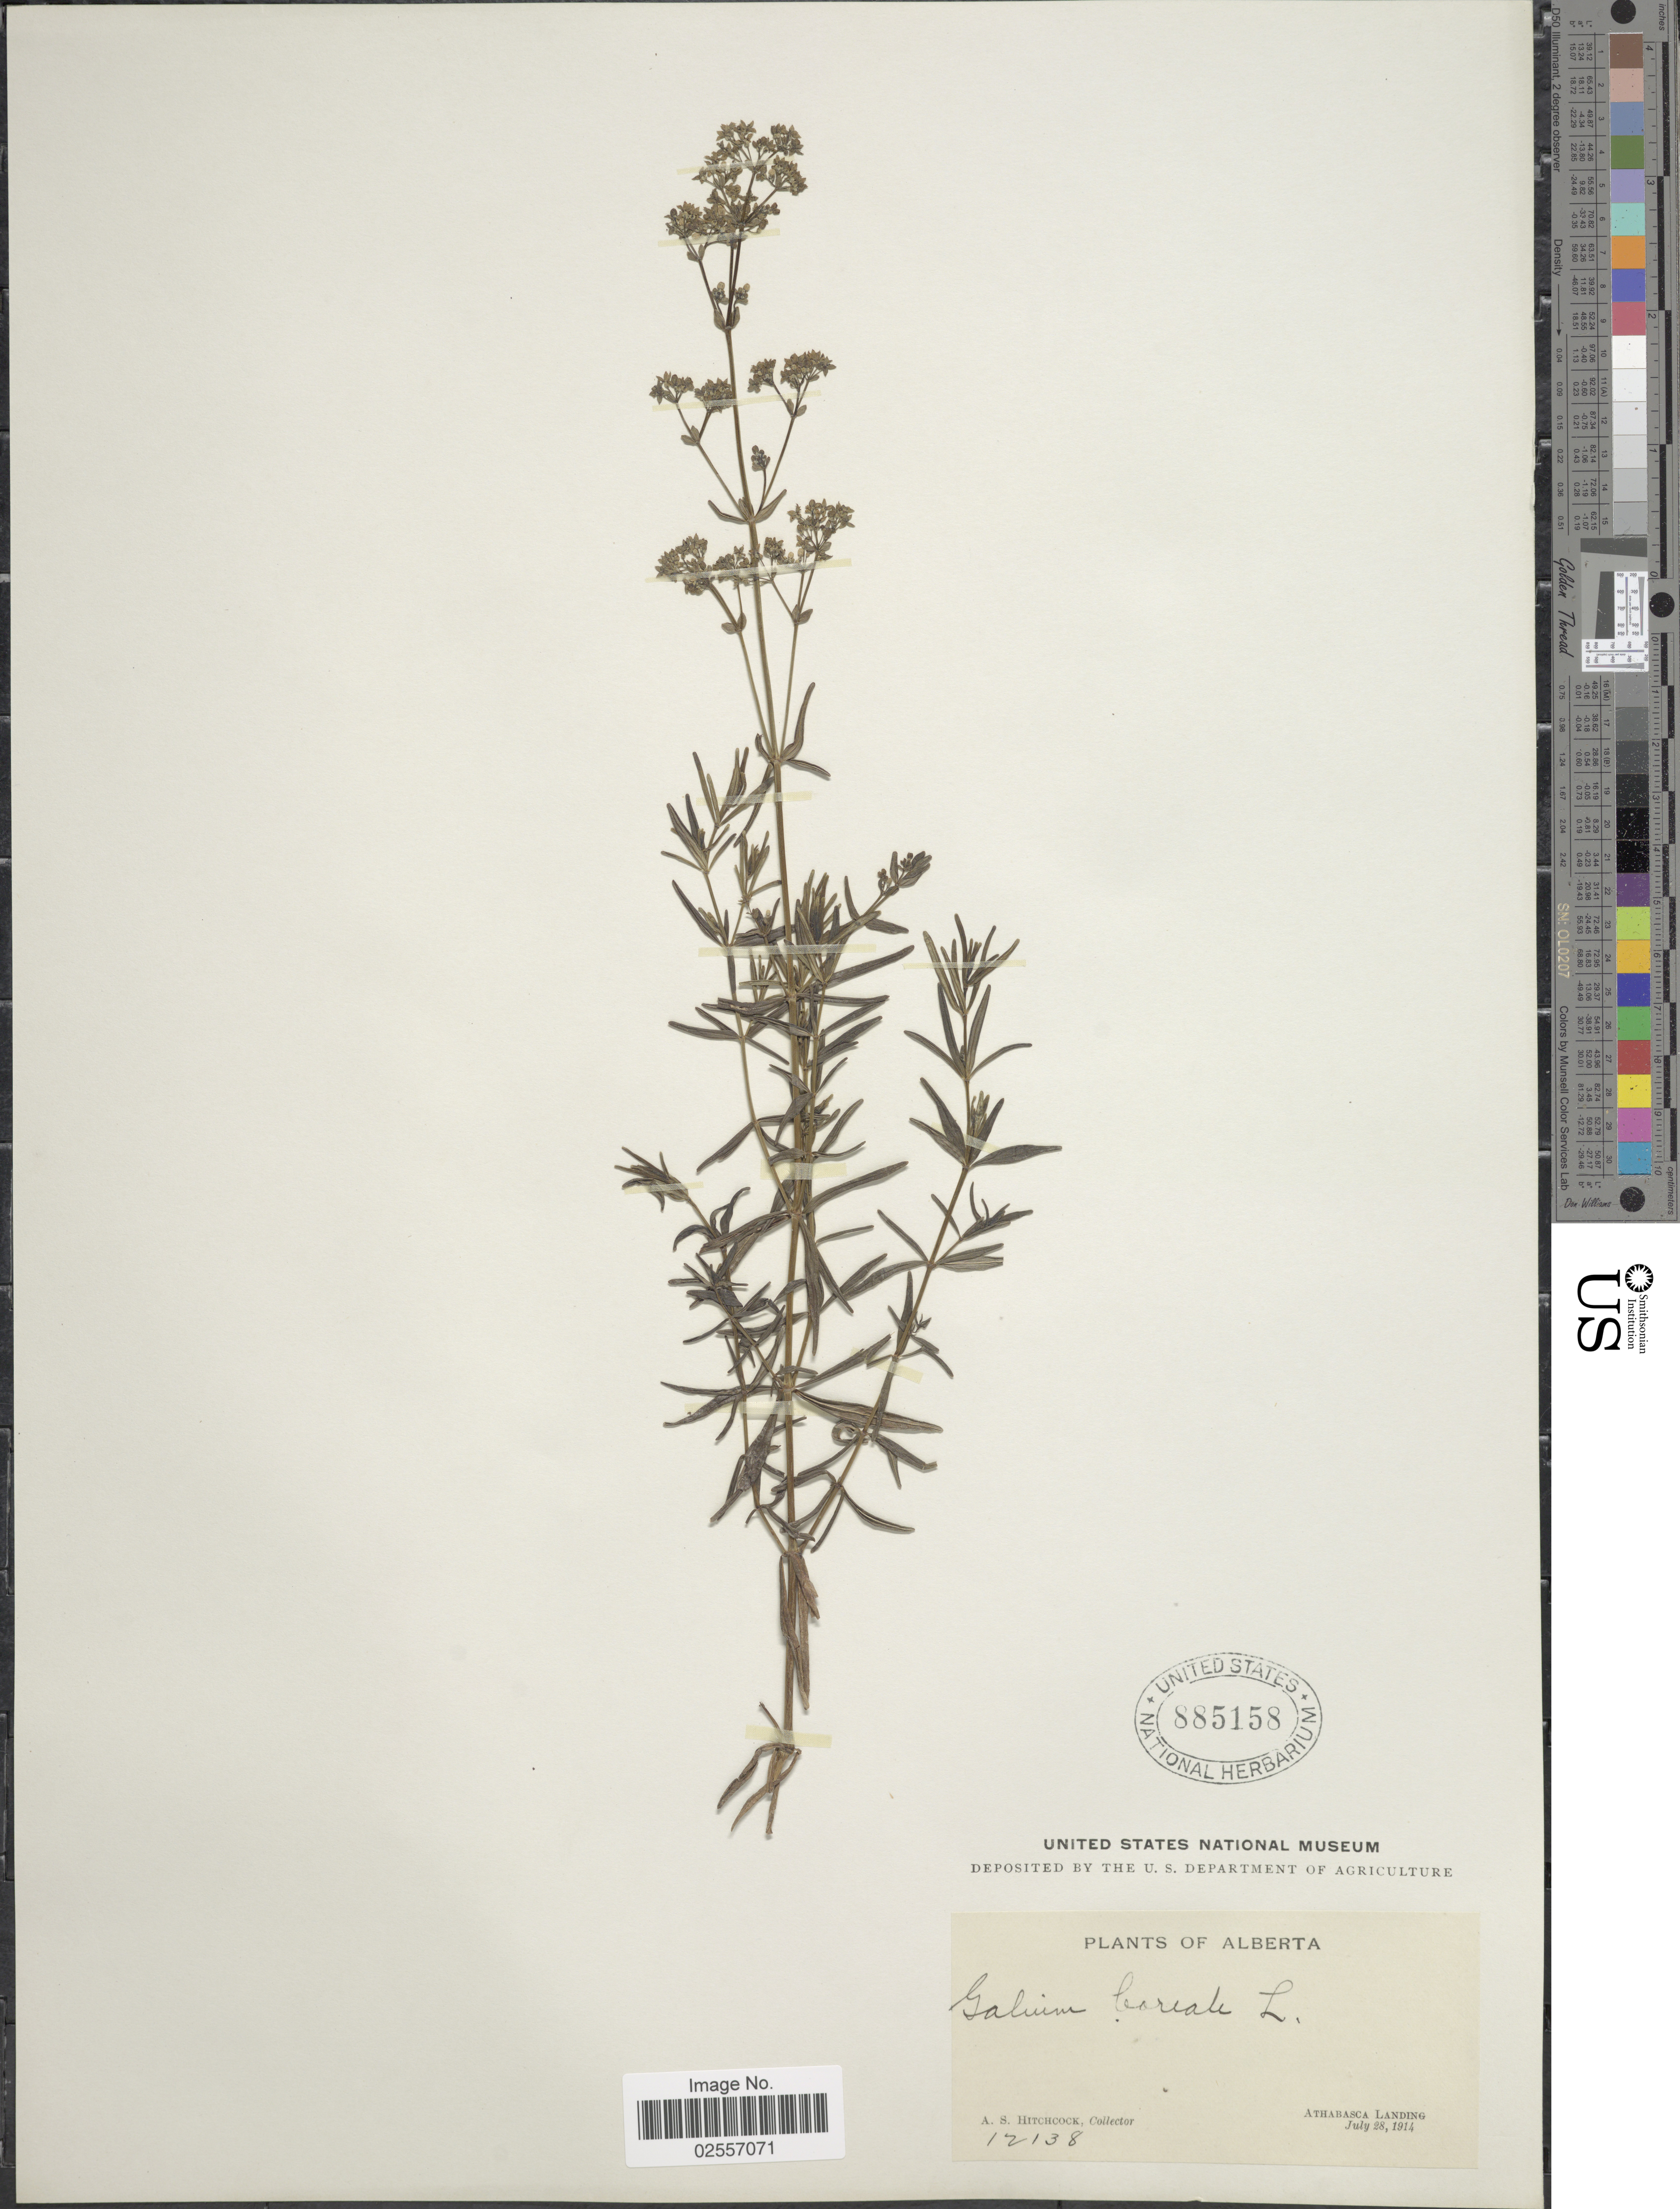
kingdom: Plantae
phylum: Tracheophyta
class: Magnoliopsida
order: Gentianales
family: Rubiaceae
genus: Galium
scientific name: Galium boreale L.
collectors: A. S. Hitchcock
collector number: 12138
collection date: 1914-07-28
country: Canada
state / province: Alberta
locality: Athabasca Landing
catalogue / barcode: US 885158